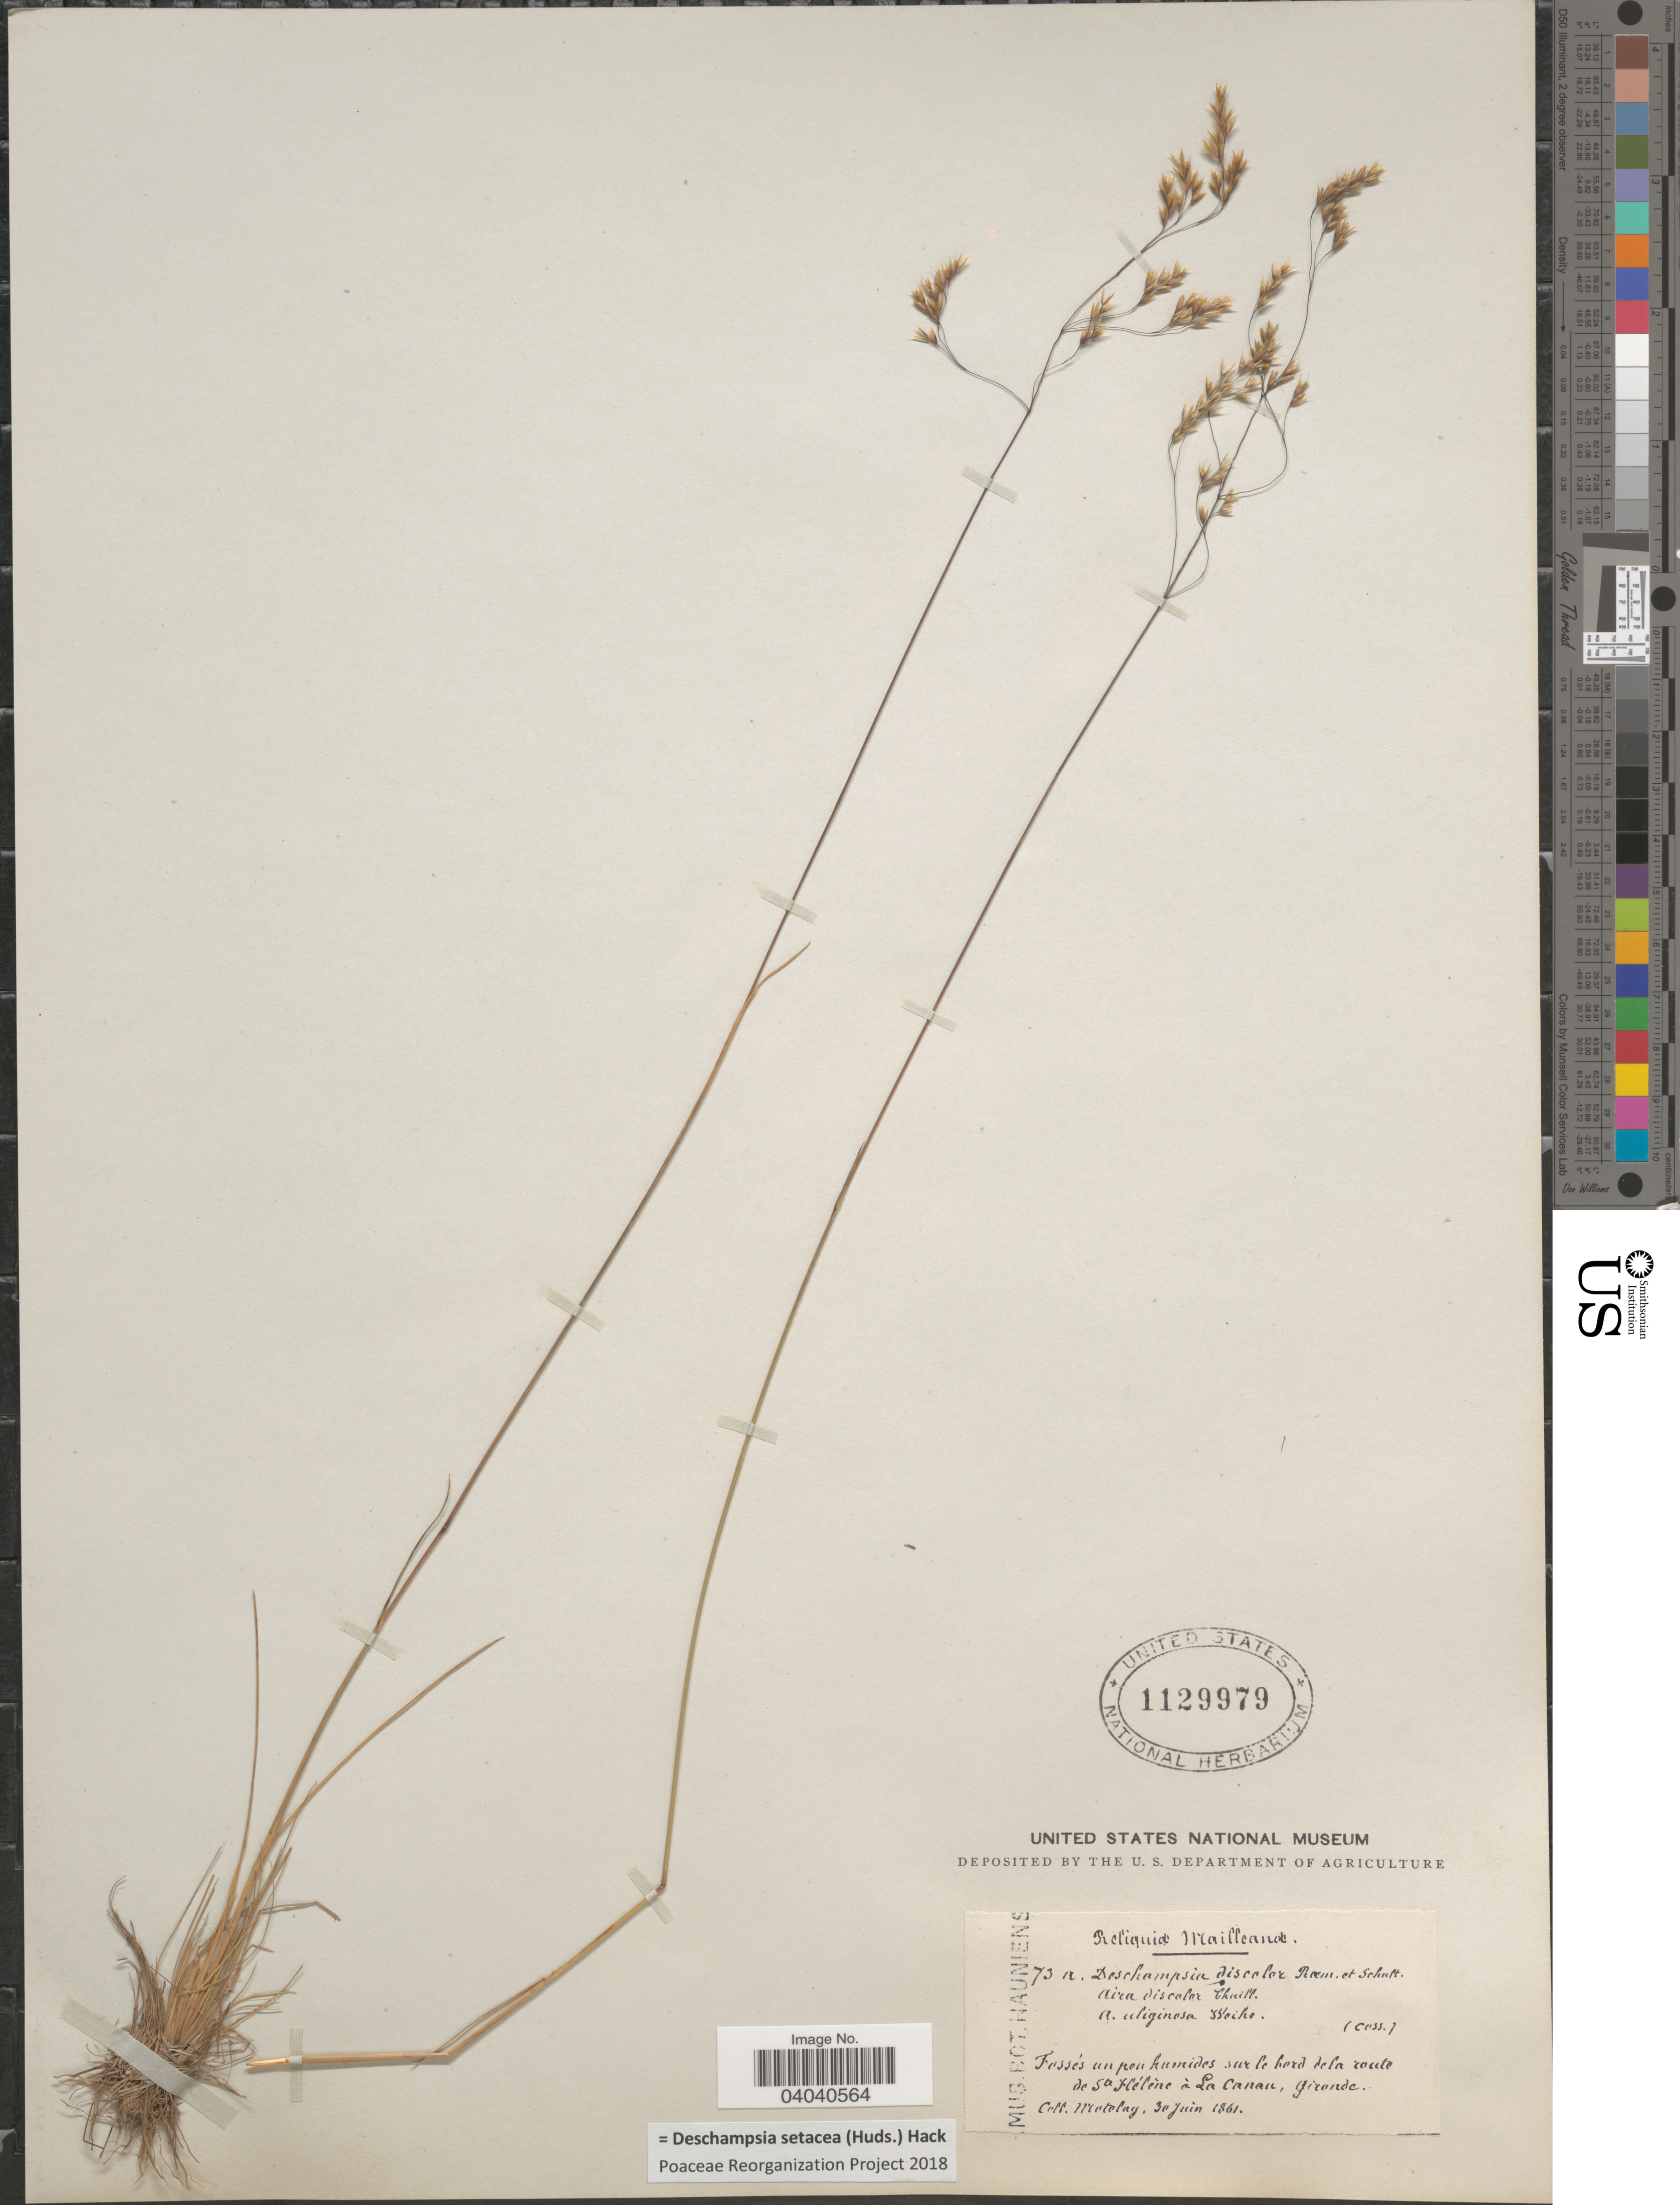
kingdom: Plantae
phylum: Tracheophyta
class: Liliopsida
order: Poales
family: Poaceae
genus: Deschampsia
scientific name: Deschampsia setacea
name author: (Huds.) Hack.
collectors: Motelay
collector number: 73 a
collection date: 1861-06-30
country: France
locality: Fossés un peu humides sur le bord de la route de Ste Hélène à La Canau, Gironde.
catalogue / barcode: US 1129979